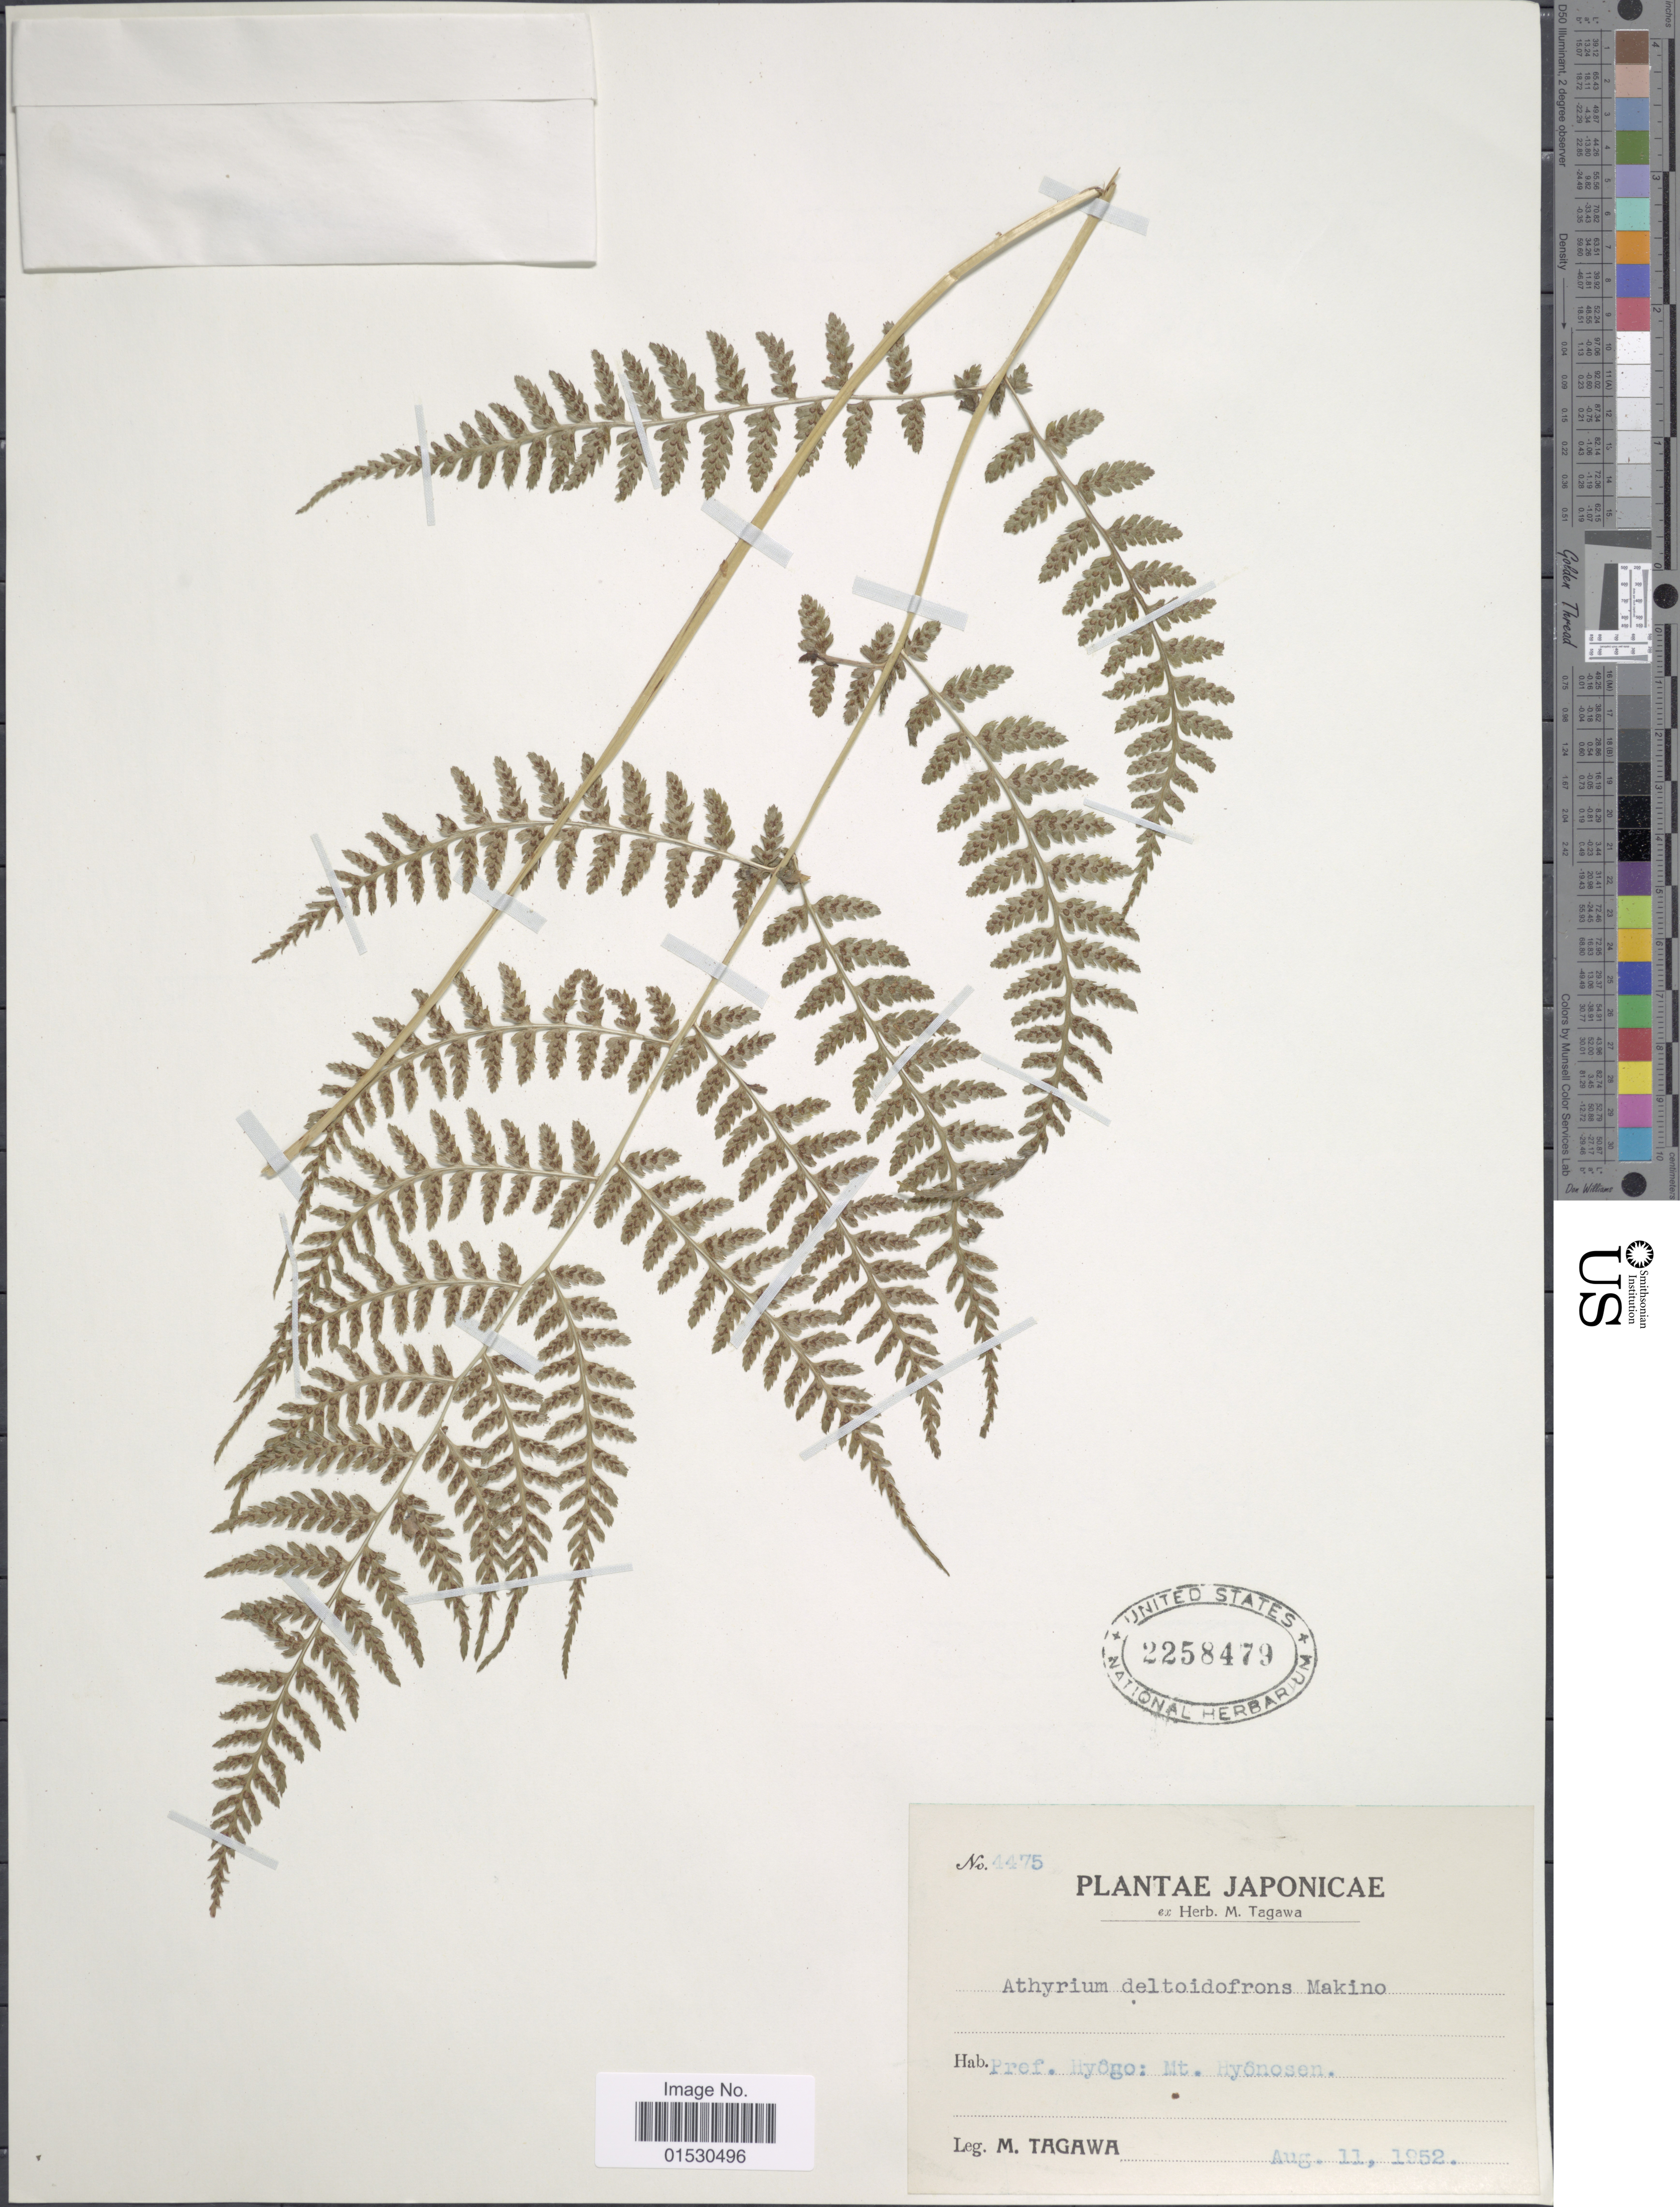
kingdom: Plantae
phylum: Tracheophyta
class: Polypodiopsida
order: Polypodiales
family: Athyriaceae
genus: Athyrium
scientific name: Athyrium deltoidofrons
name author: Makino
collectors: M. Tagawa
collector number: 4475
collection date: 1952-08-11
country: Japan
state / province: Hyogo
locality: Mt. Hyonosen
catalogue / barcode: US 2258479